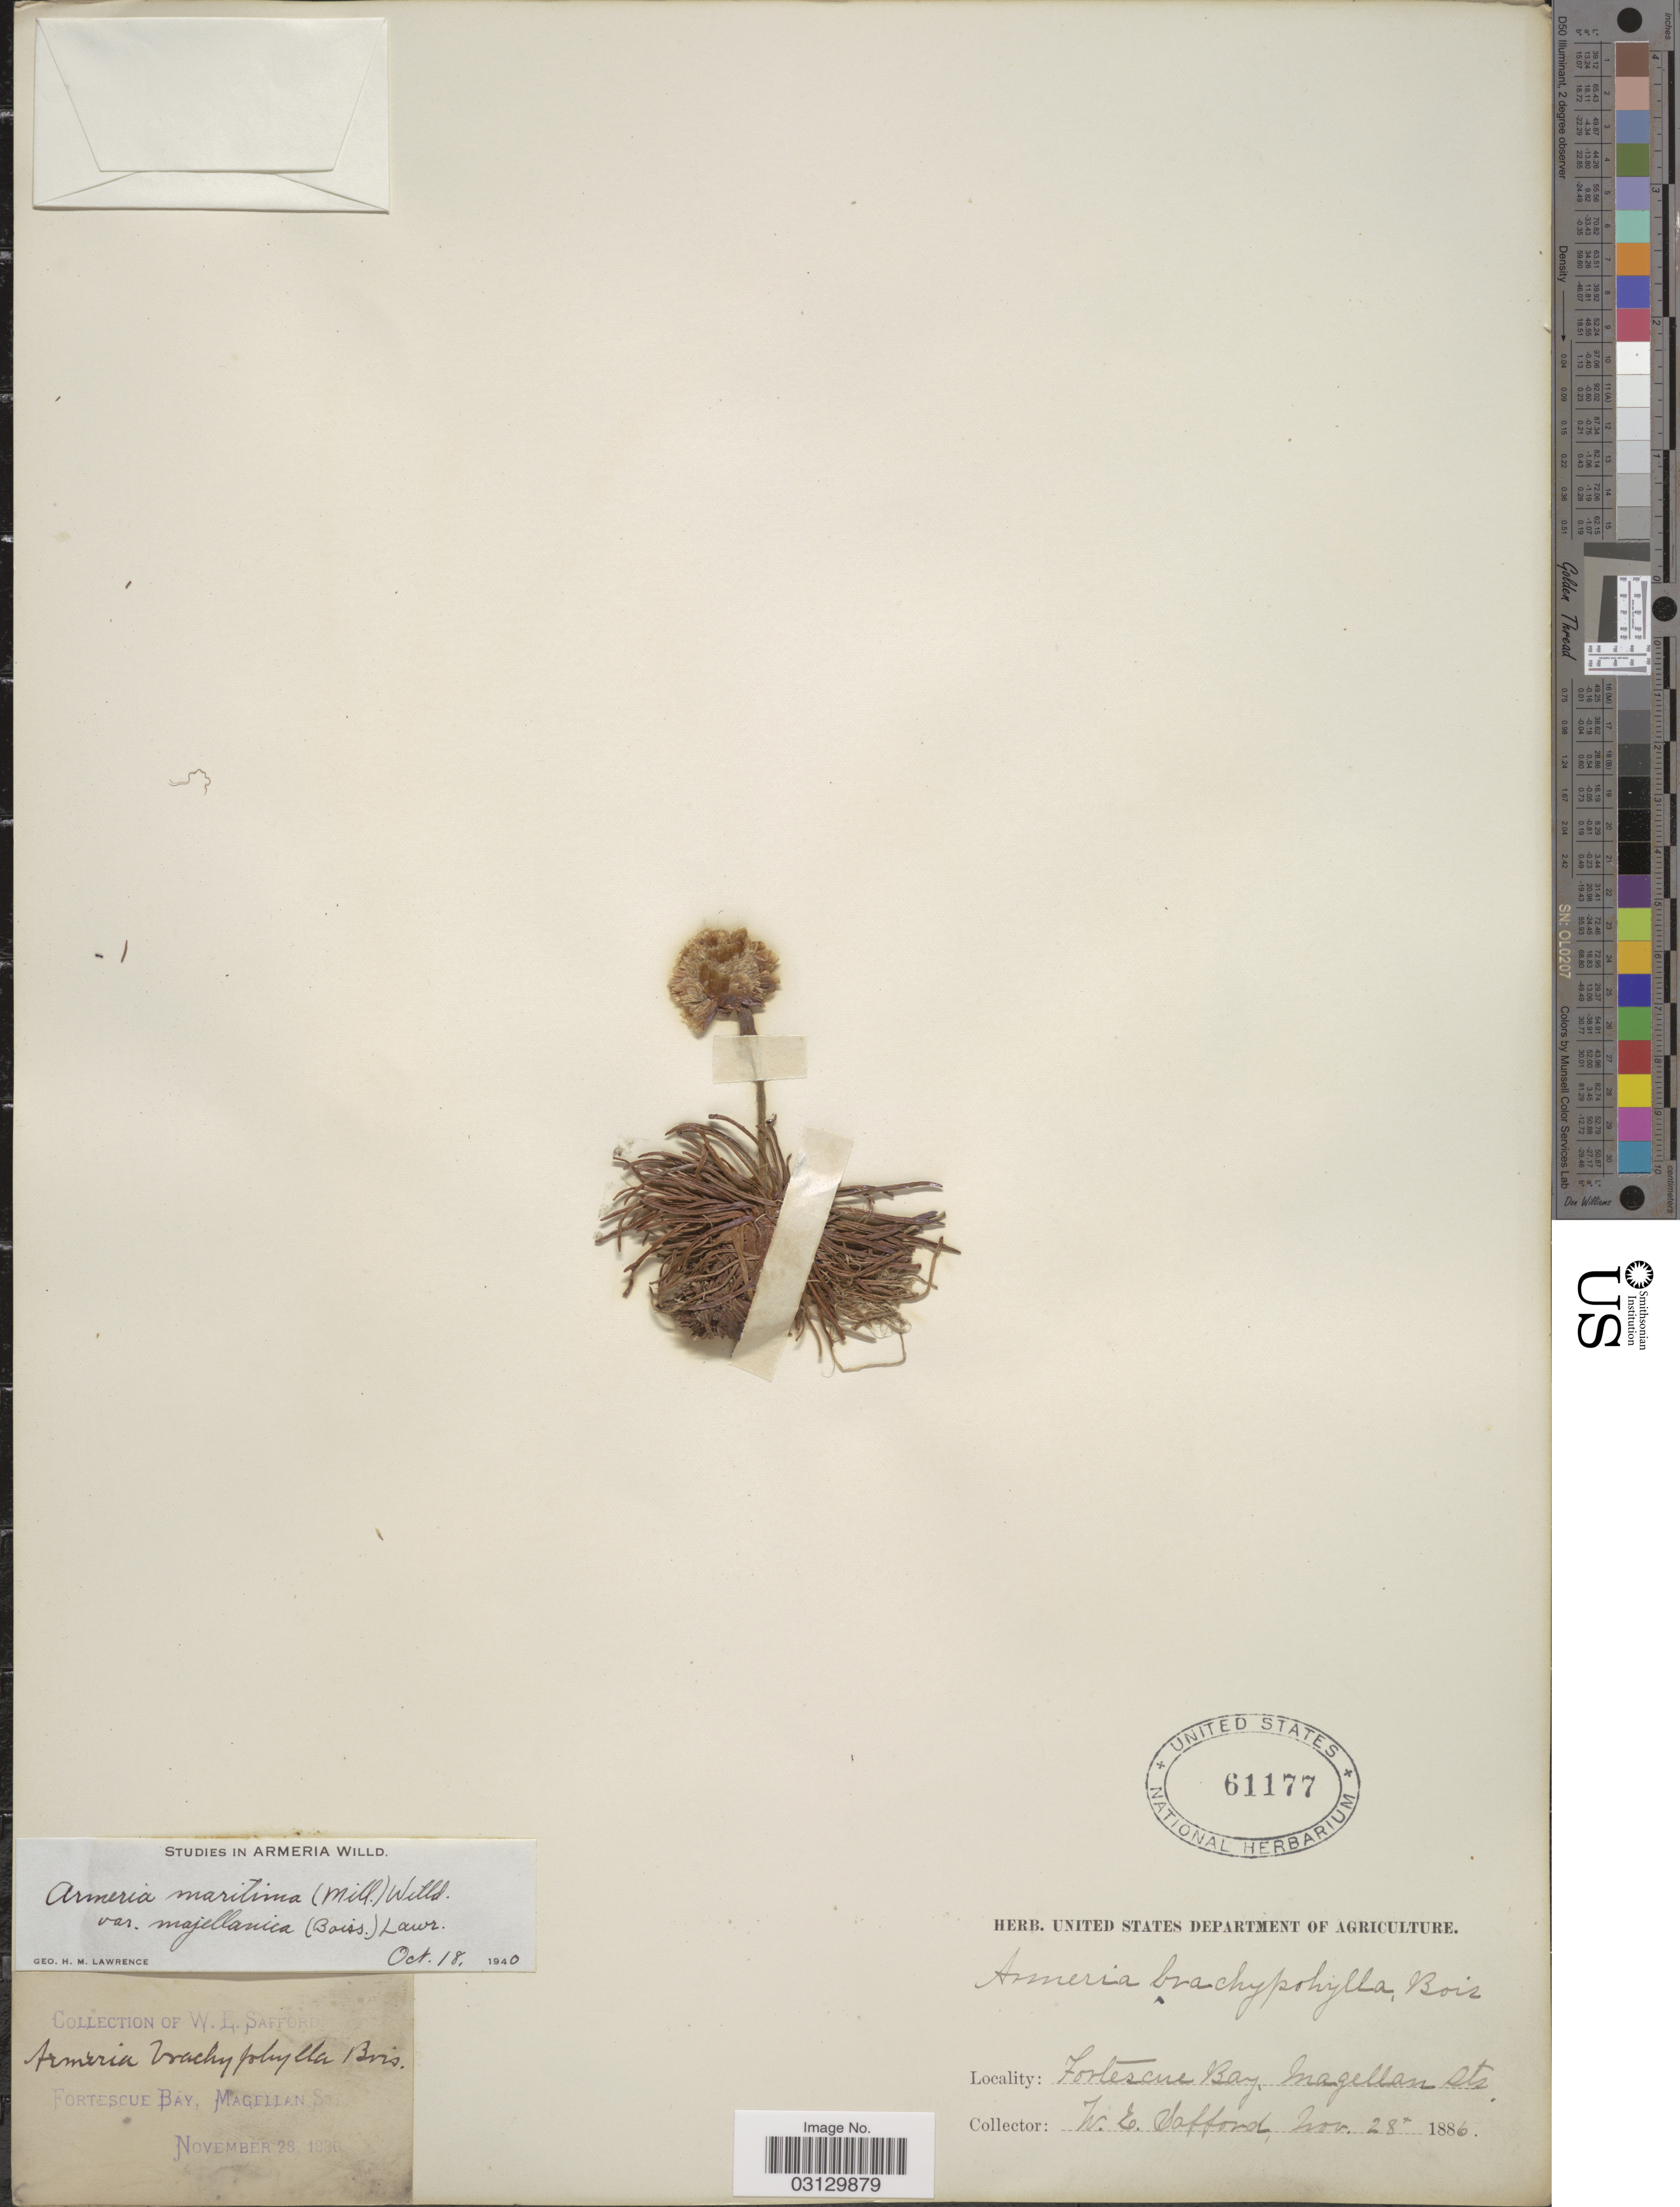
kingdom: Plantae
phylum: Tracheophyta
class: Magnoliopsida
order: Caryophyllales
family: Plumbaginaceae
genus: Armeria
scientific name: Armeria maritima subsp. andina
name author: (Poepp. ex Boiss.) D.M. Moore & H.O. Yates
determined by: Strong, M. T., (US), Smithsonian Institution - National Museum of Natural History (UNITED STATES)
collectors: W. E. Safford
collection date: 1886-11-28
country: Chile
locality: Fortescue Bay, Magellan Sts.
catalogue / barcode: US 61177